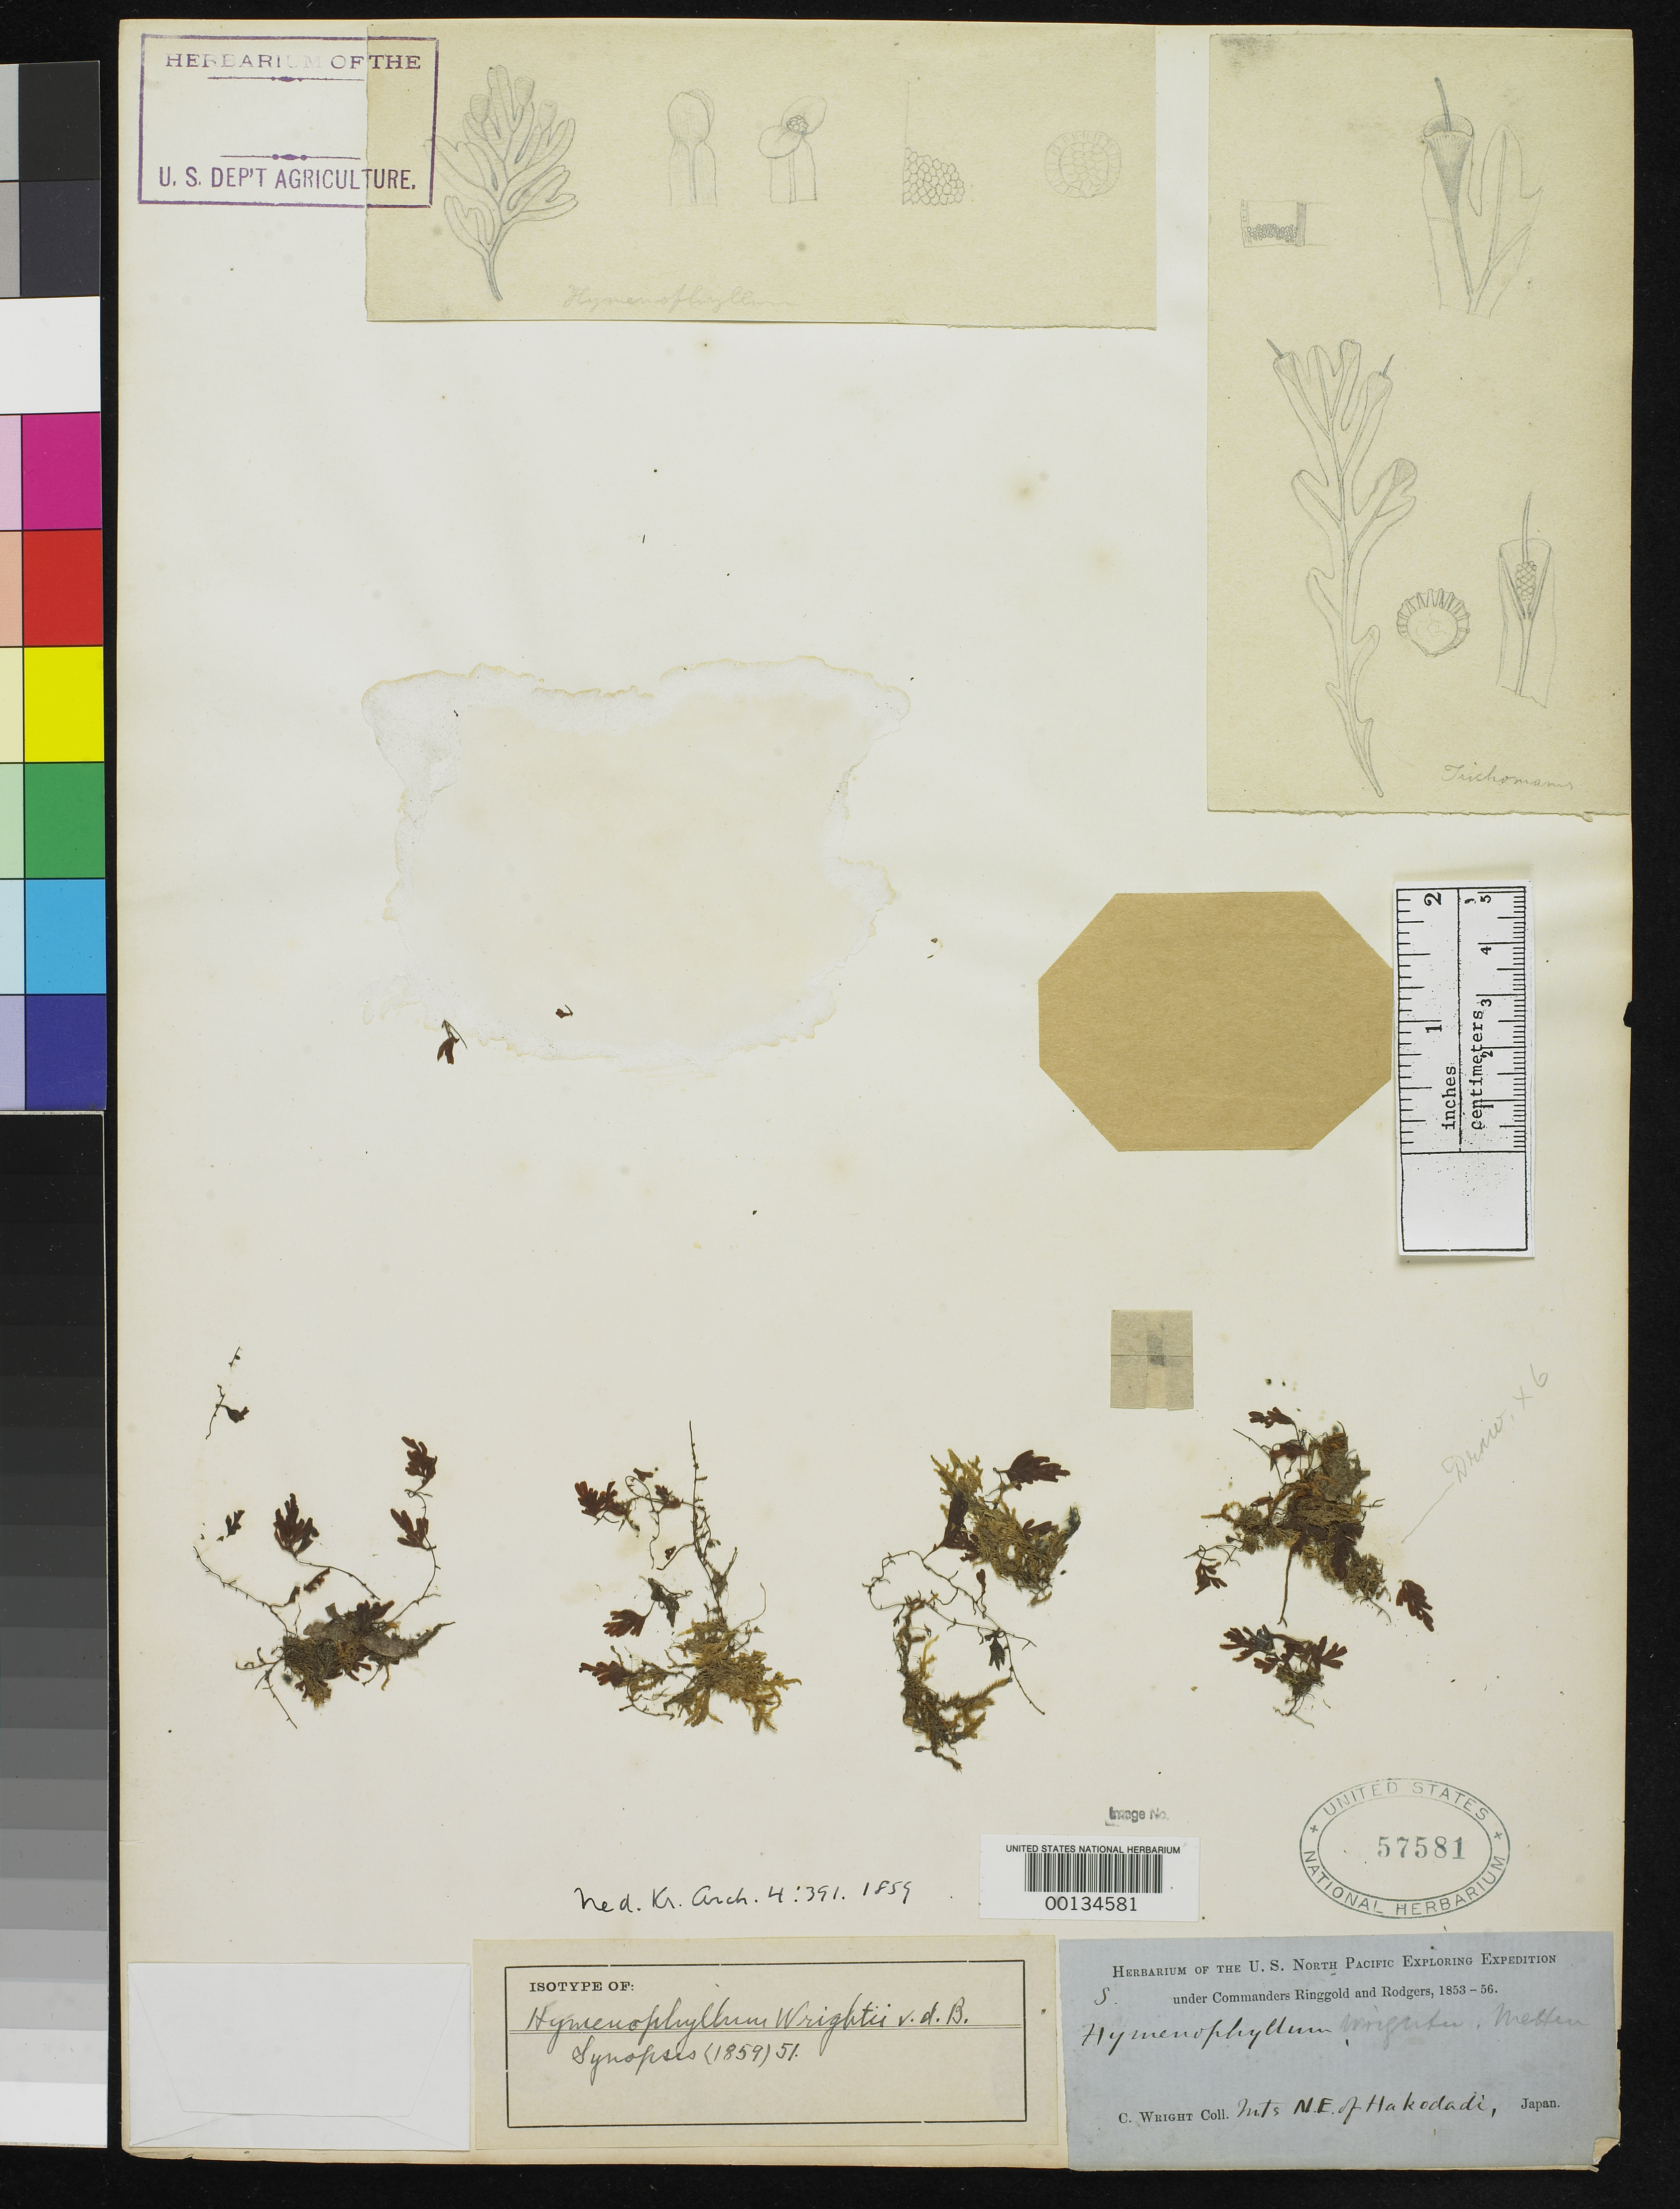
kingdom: Plantae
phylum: Tracheophyta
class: Polypodiopsida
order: Hymenophyllales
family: Hymenophyllaceae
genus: Hymenophyllum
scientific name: Hymenophyllum wrightii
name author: Bosch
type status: Type Collection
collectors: C. Wright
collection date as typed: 1853 to -- --- 1856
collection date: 1853/1856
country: Japan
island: Honshu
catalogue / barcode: US 57581